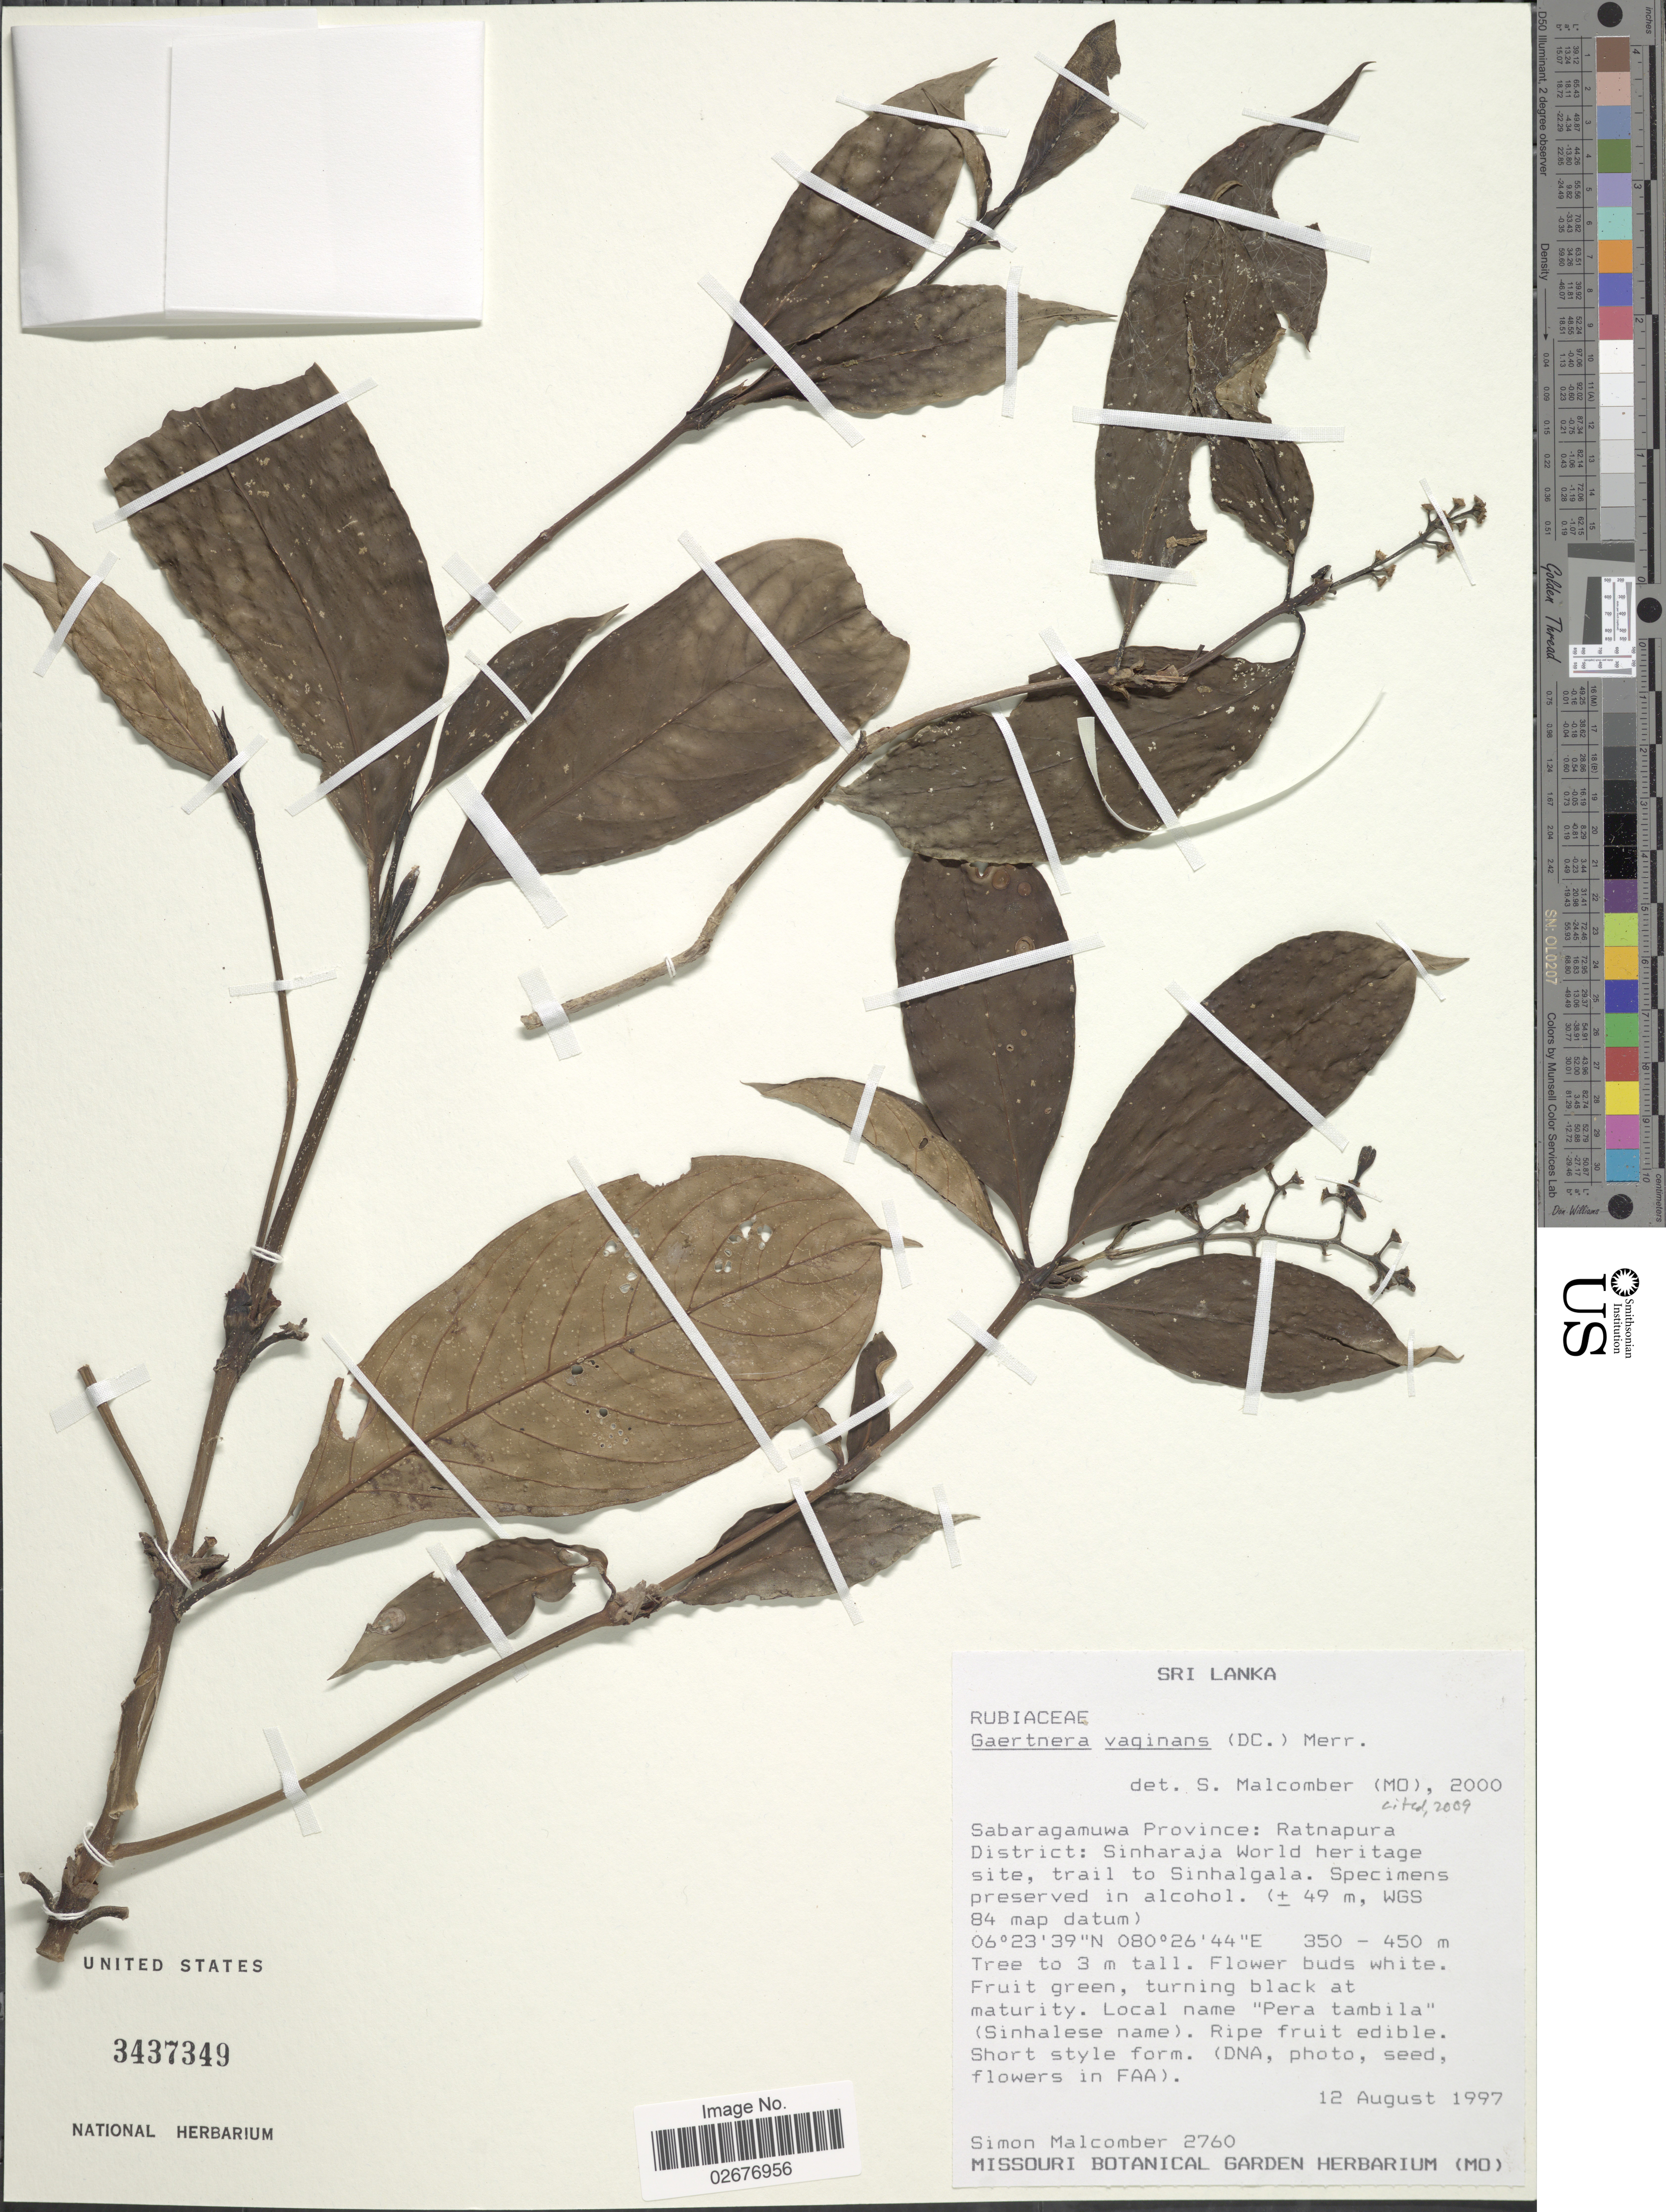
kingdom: Plantae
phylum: Tracheophyta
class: Magnoliopsida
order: Gentianales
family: Rubiaceae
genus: Gaertnera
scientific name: Gaertnera vaginans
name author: (DC.) Merr.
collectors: S. T. Malcomber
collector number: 2760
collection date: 1997-08-12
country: Sri Lanka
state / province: Sabaragamuwa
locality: Ratnapura District: Sinharaja World heritage site, trail to Sinhalgala (+/- 49 m, WGS 84 map datum)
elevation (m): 350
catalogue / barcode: US 3437349